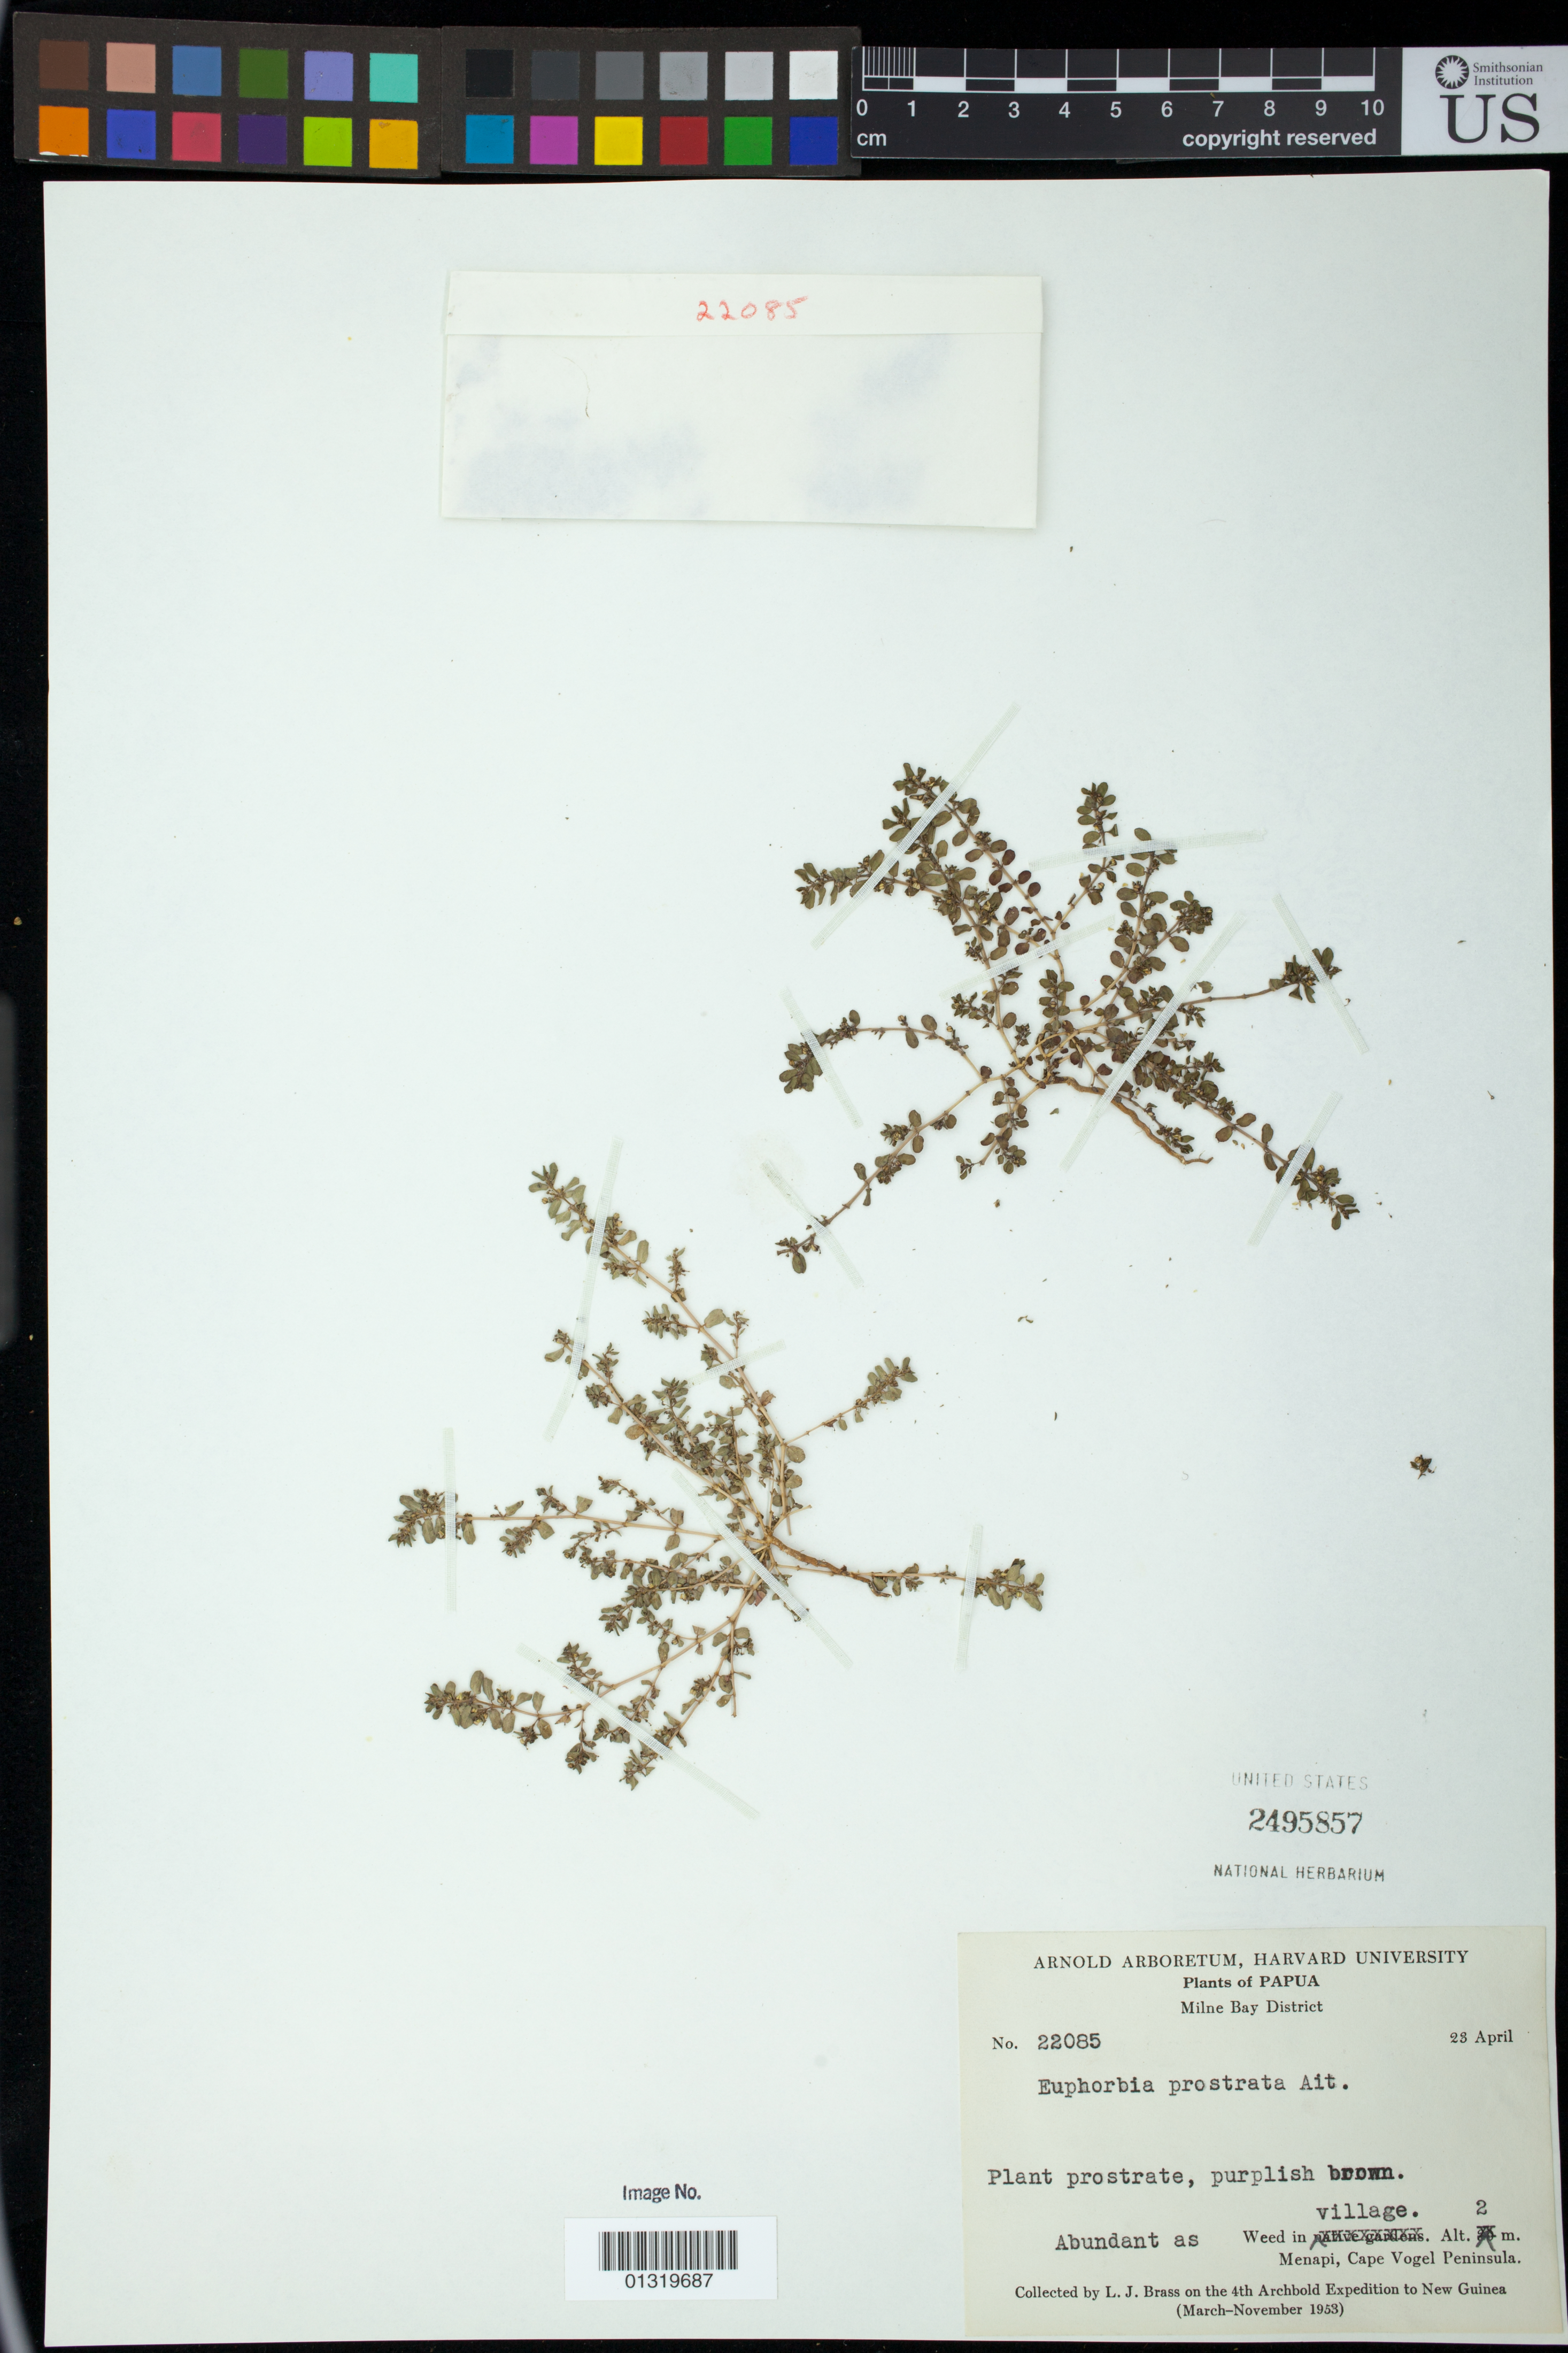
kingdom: Plantae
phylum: Tracheophyta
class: Magnoliopsida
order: Malpighiales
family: Euphorbiaceae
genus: Euphorbia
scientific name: Euphorbia prostrata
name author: Aiton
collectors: L. J. Brass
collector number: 22085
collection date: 1953-04-23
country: Papua New Guinea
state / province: Milne Bay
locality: in village. Menapi, Cape Vogel Peninsula.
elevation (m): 2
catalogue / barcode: US 2495857